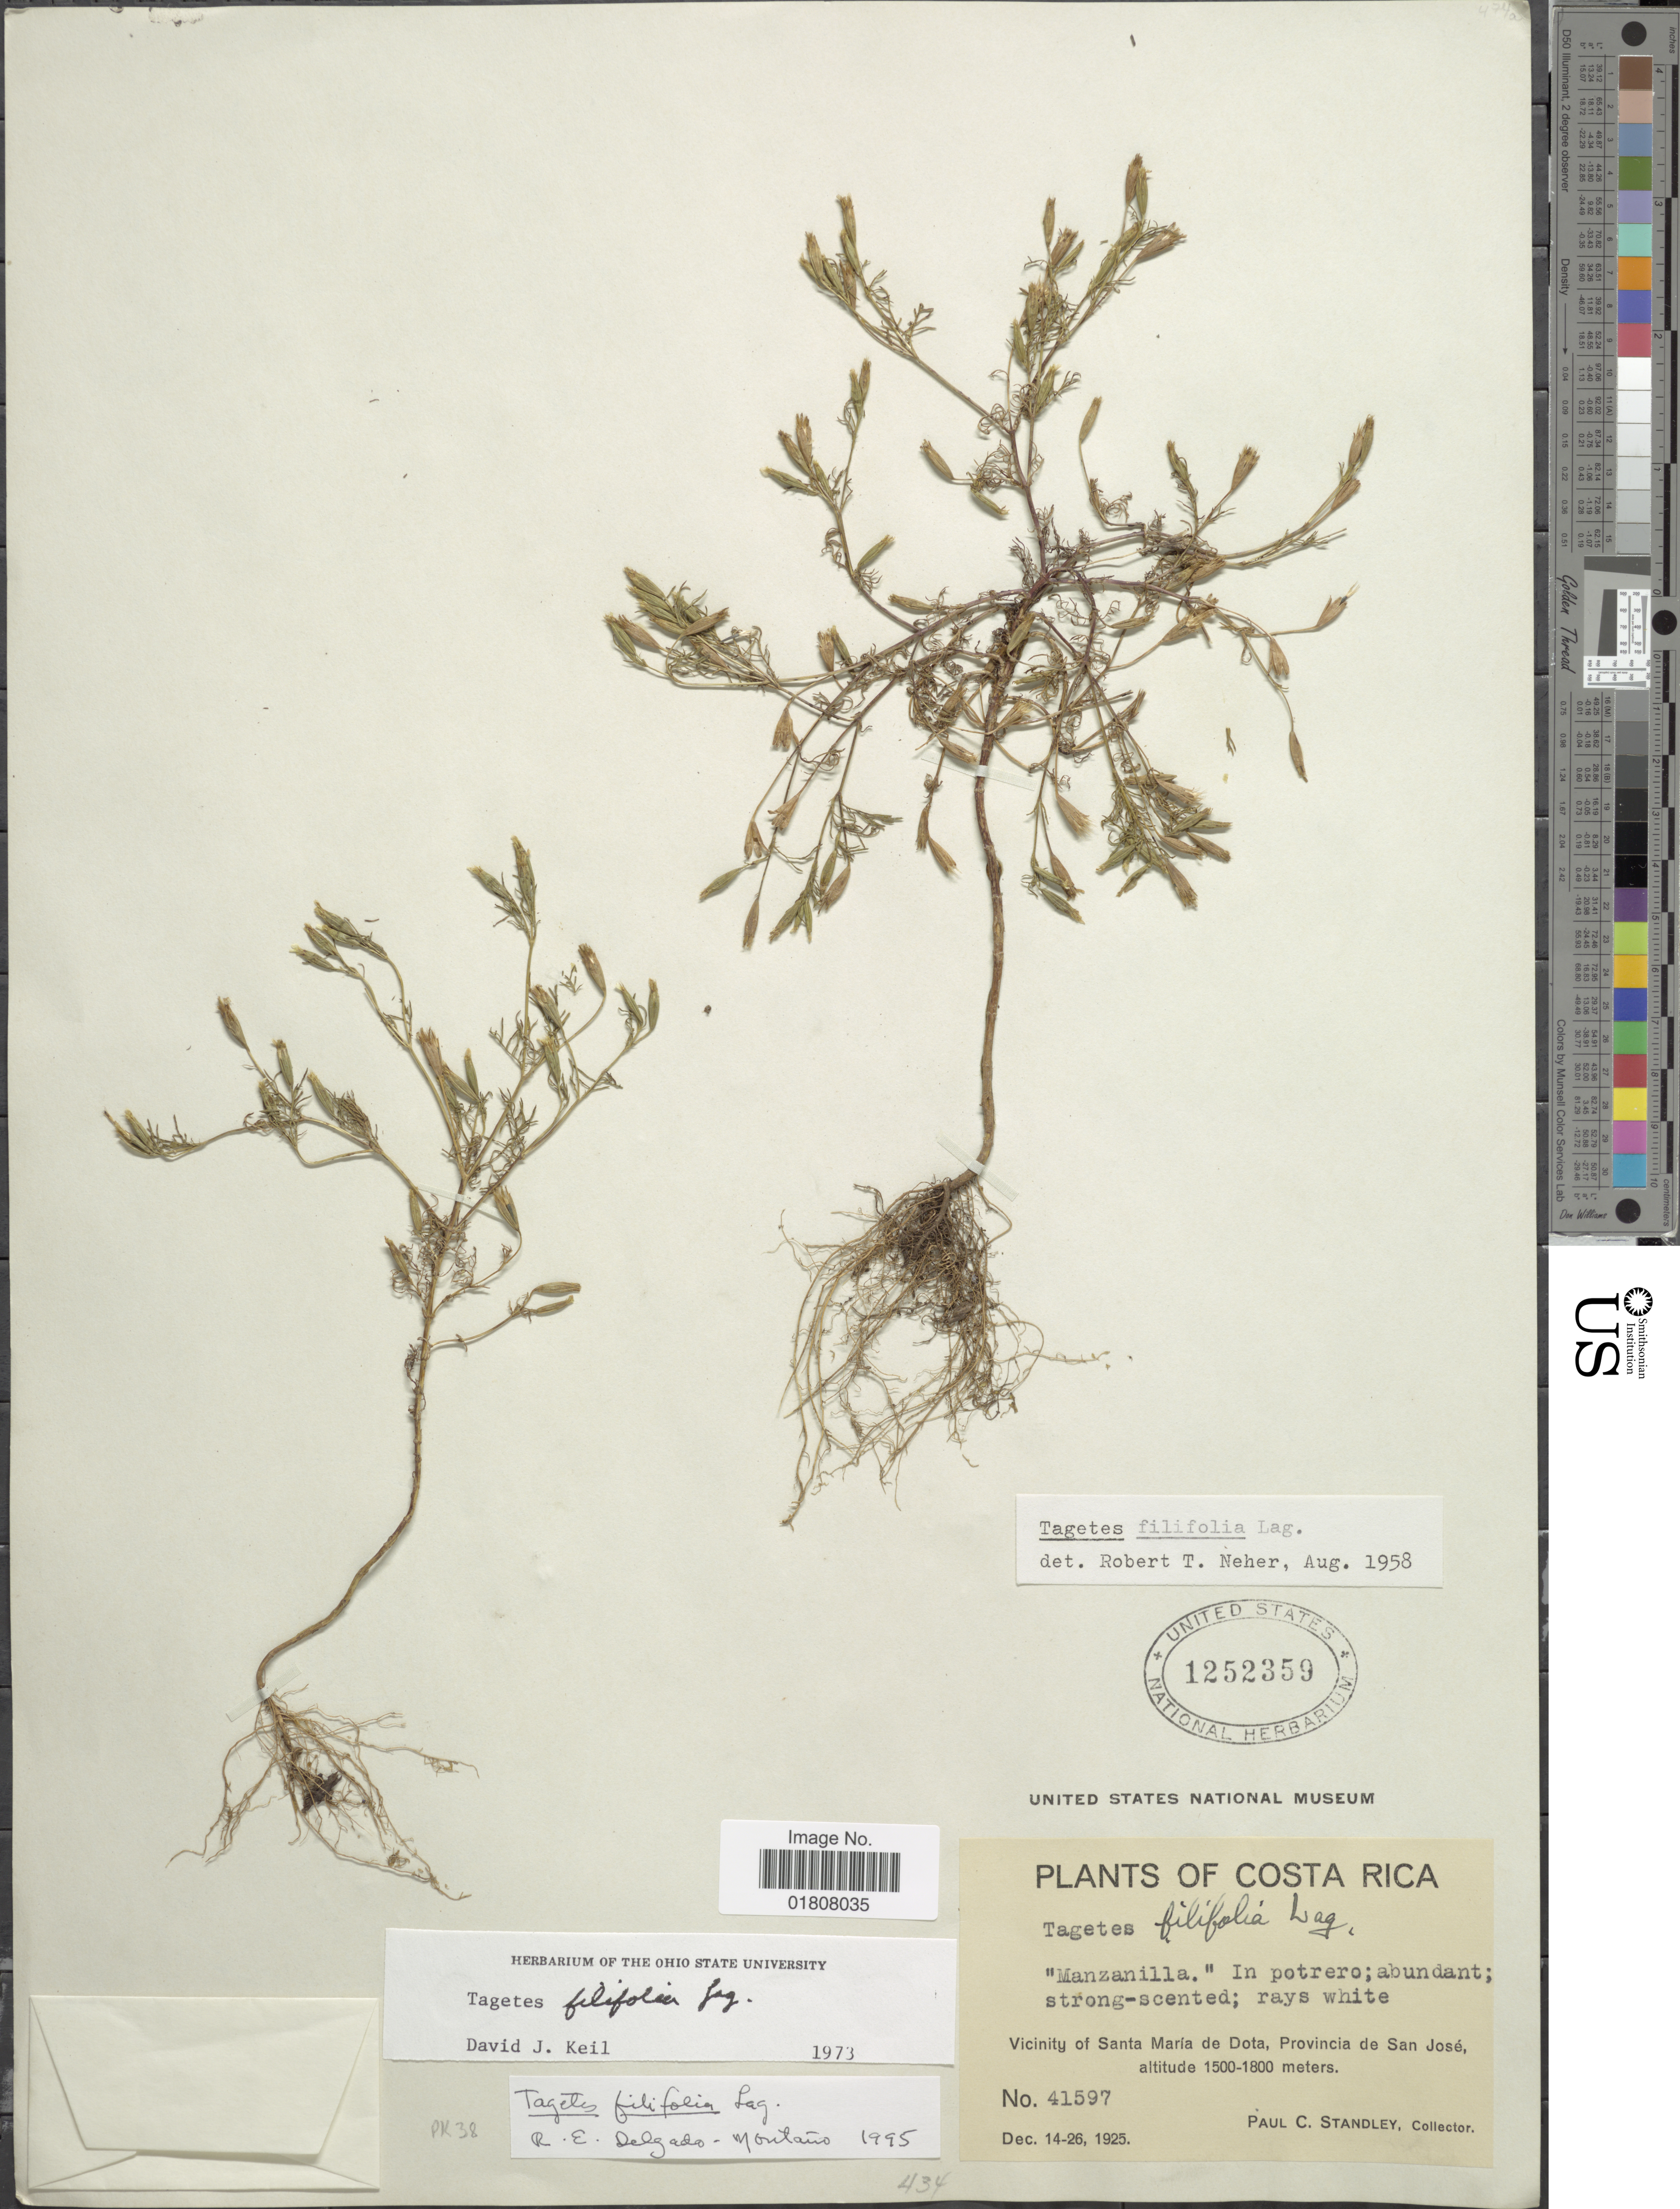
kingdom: Plantae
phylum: Tracheophyta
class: Magnoliopsida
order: Asterales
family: Asteraceae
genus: Tagetes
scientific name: Tagetes filifolia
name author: Lag.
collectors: P. C. Standley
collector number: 41597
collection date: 1925-12-14/1925-12-26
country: Costa Rica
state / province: San José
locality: Vicinity of Santa Maria de Dota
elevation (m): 1500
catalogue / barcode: US 1252359